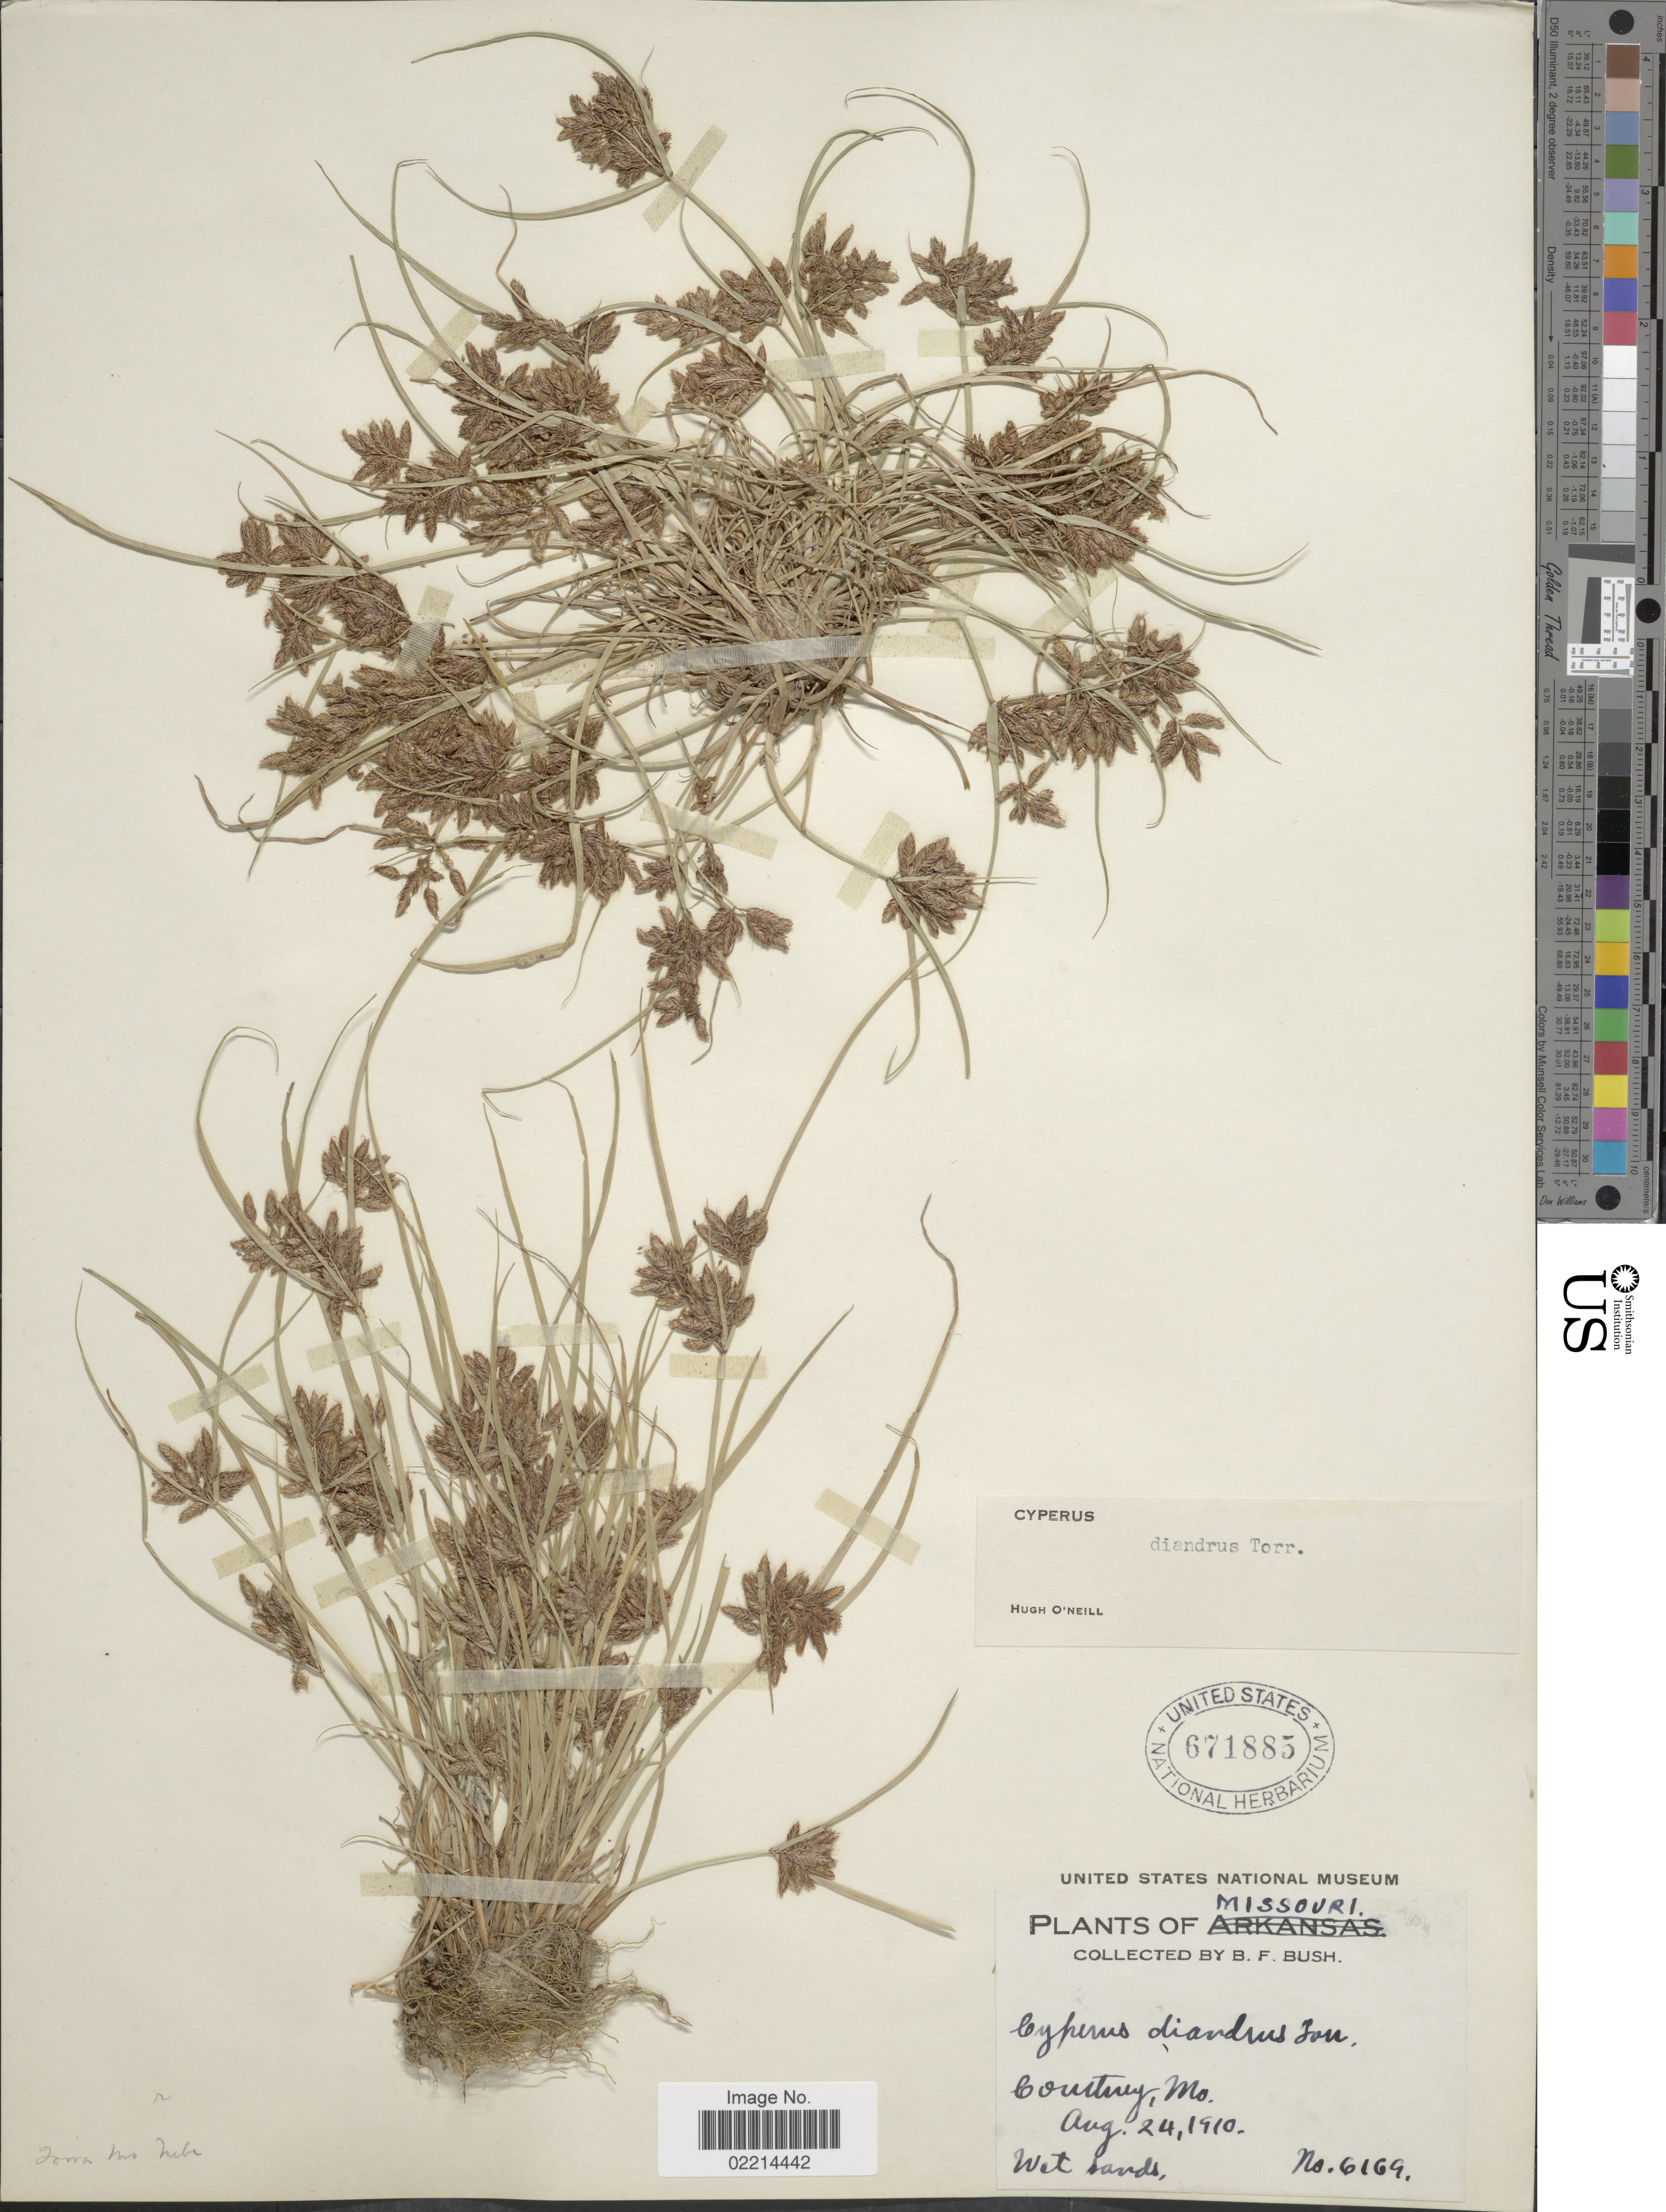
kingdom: Plantae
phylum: Tracheophyta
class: Liliopsida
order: Poales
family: Cyperaceae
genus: Cyperus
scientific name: Cyperus diandrus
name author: Torr.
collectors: B. F. Bush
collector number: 6169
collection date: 1910-08-24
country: United States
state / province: Missouri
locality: Courtney, Mo., wet sands.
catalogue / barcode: US 671885